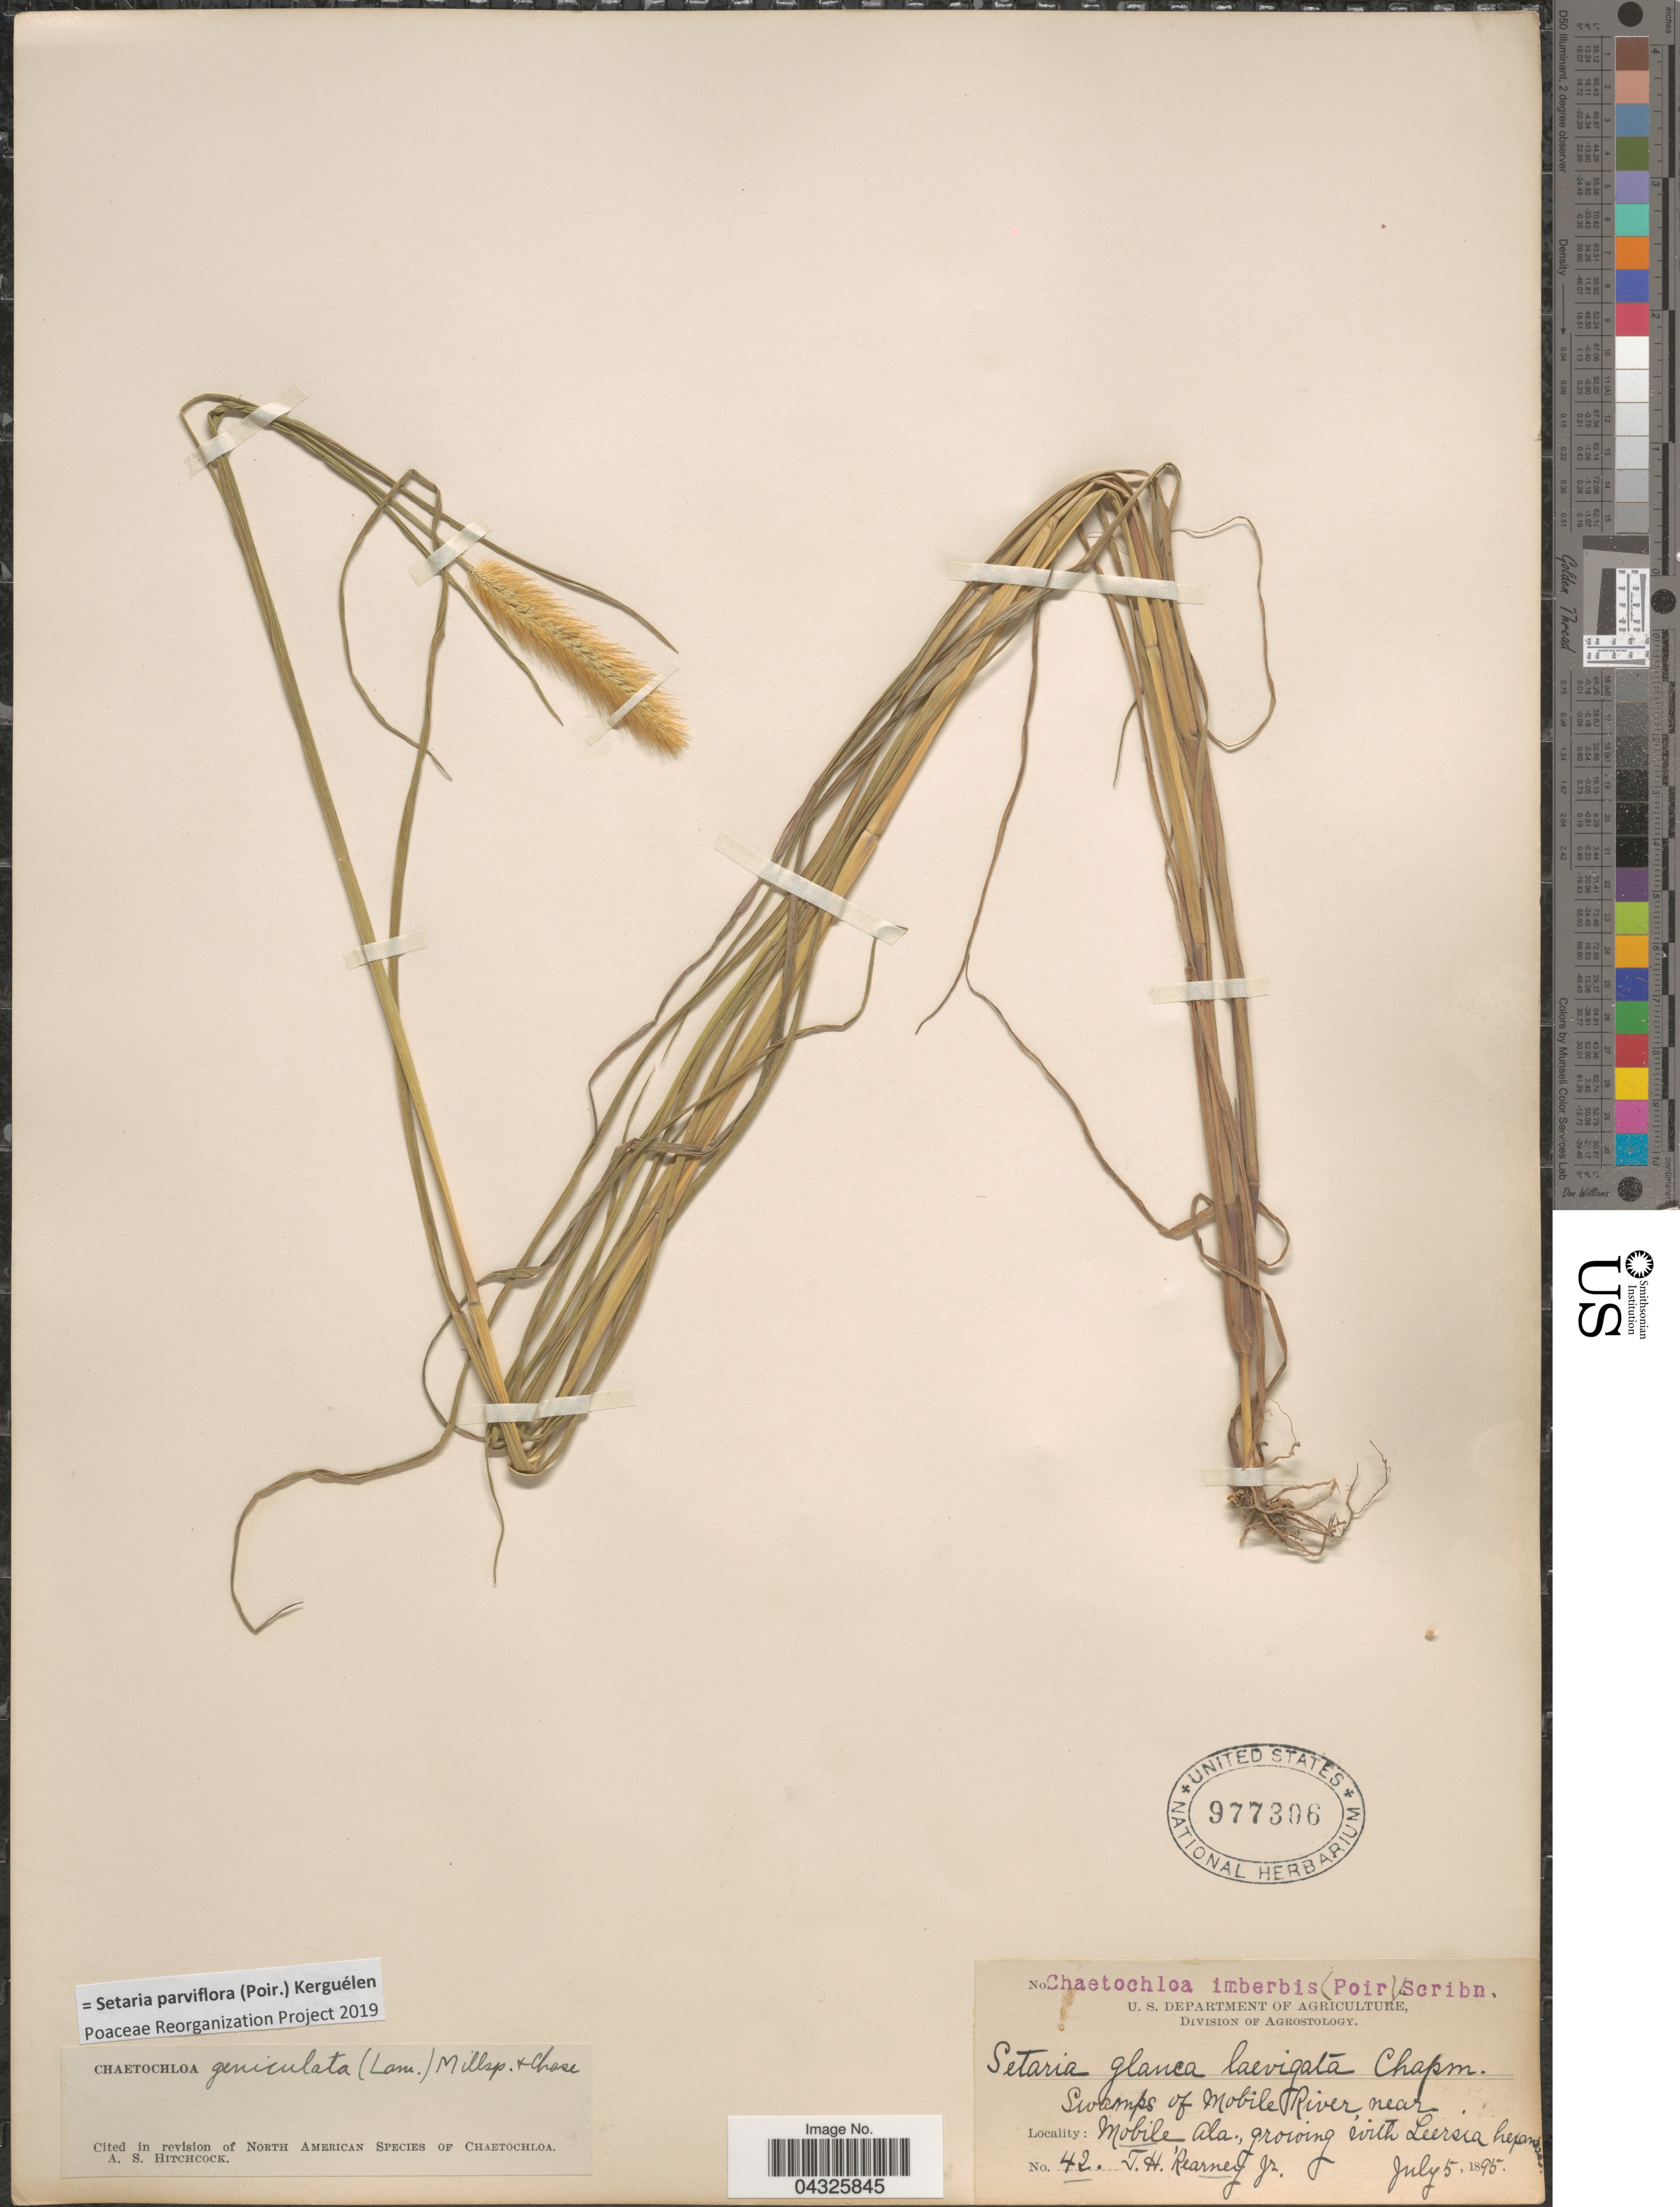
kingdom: Plantae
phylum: Tracheophyta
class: Liliopsida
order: Poales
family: Poaceae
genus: Setaria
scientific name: Setaria parviflora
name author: (Poir.) Kerguélen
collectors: T. H. Kearney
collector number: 42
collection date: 1895-07-05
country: United States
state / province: Alabama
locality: Swamps of Mobile River, near Mobile.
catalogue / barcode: US 977306